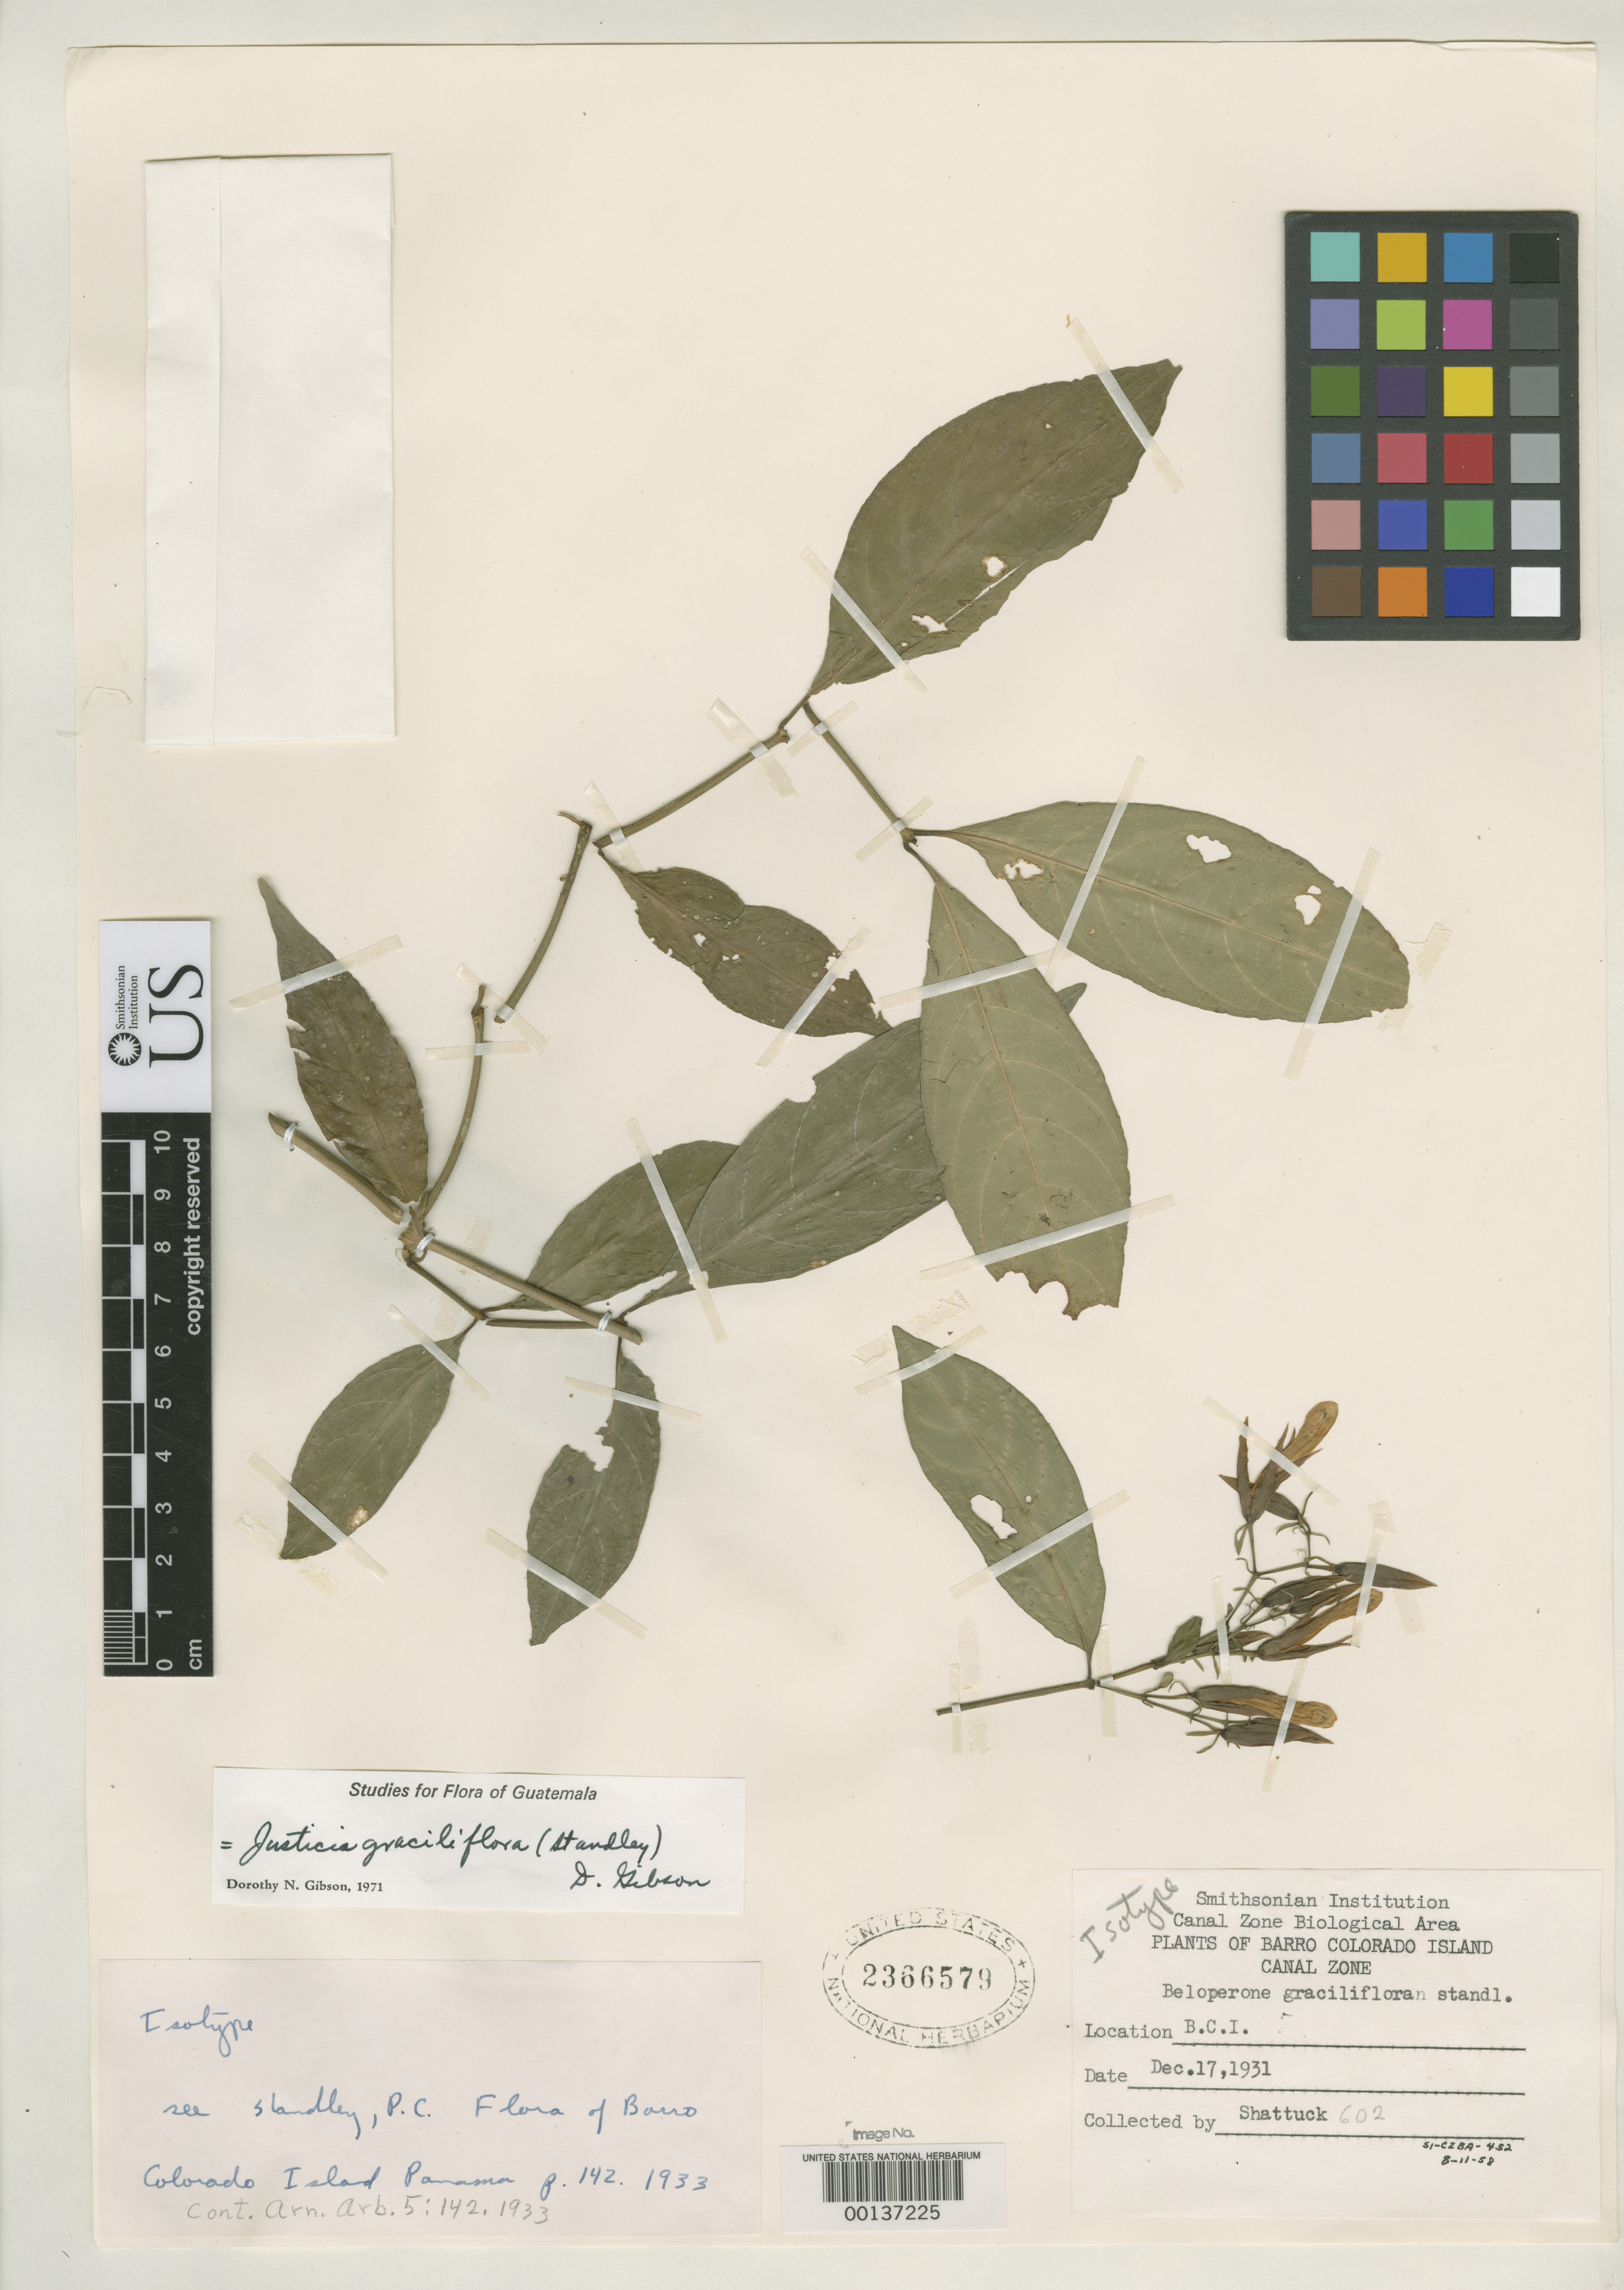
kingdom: Plantae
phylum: Tracheophyta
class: Magnoliopsida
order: Lamiales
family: Acanthaceae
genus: Beloperone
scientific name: Beloperone graciliflora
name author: Standl.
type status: Isotype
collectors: O. Shattuck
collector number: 602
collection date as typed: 17 Dec 1931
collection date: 1931-12-17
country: Panama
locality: NW of Boquete towards Parque Nacional Volcan Baru.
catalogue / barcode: US 2366579